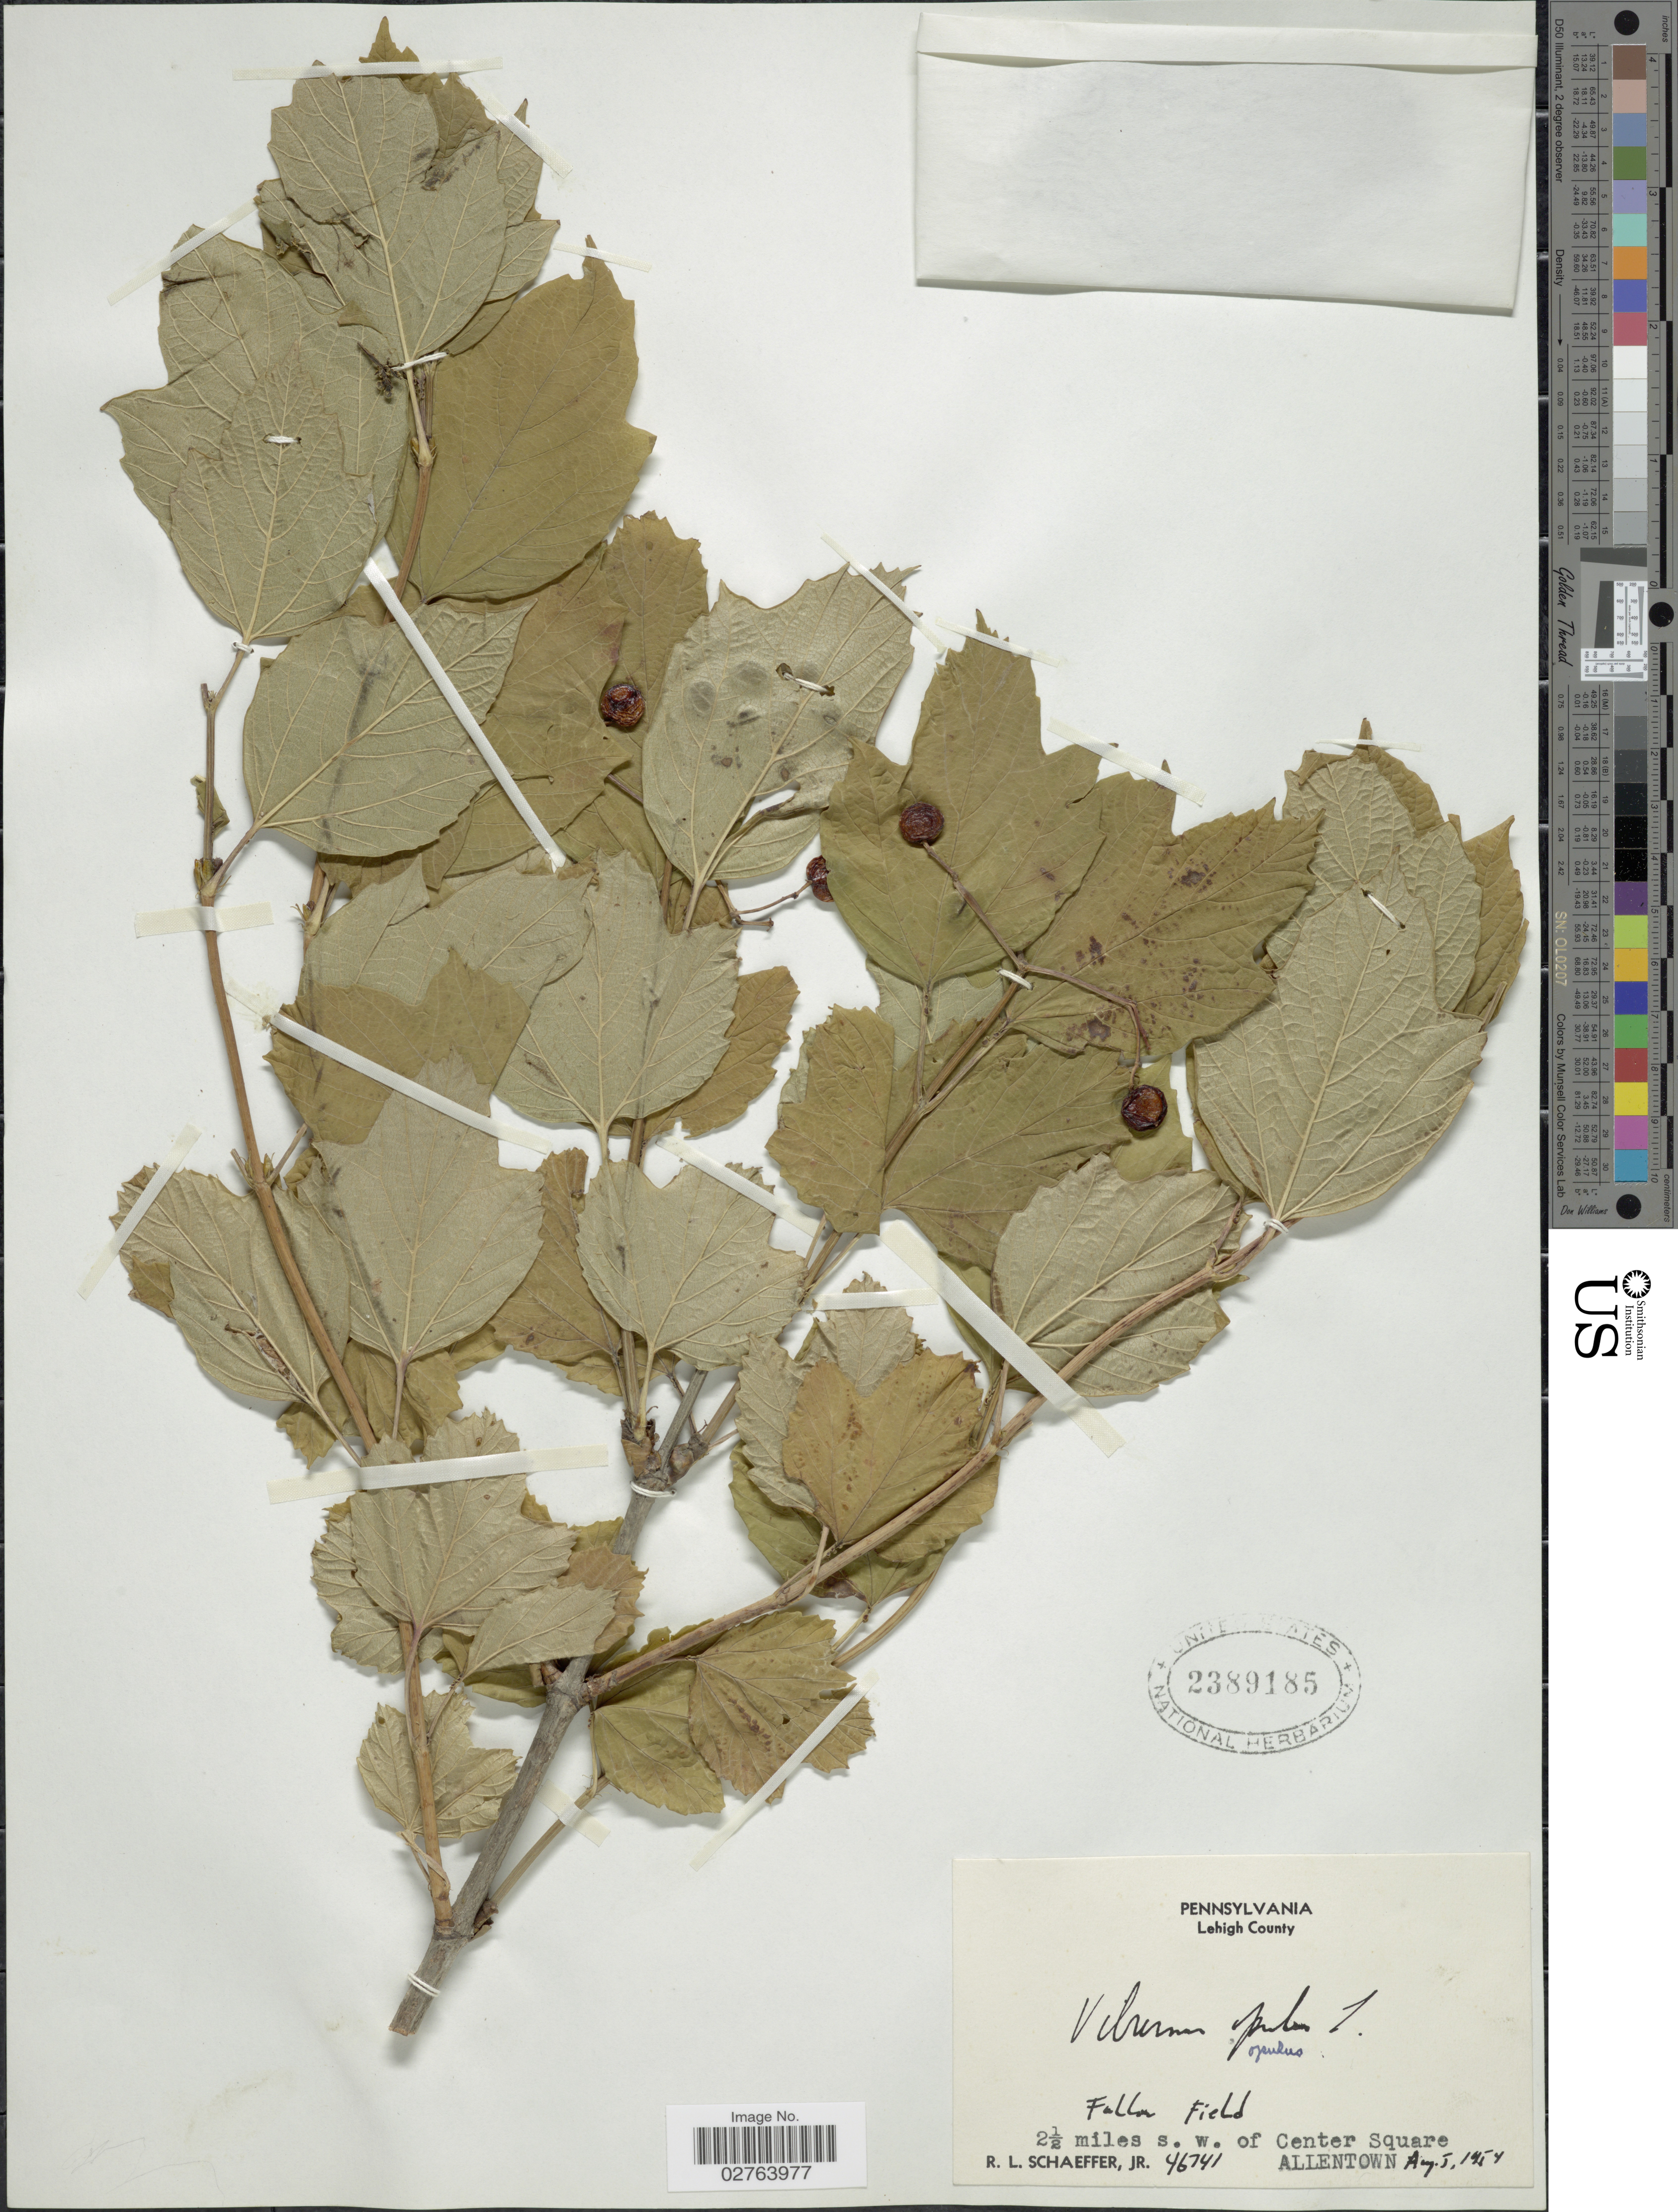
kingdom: Plantae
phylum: Tracheophyta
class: Magnoliopsida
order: Dipsacales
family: Viburnaceae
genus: Viburnum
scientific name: Viburnum opulus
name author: L.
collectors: R. L. Schaeffer Jr.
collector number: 46741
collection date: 1954-08-05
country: United States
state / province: Pennsylvania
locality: Lehigh County. 2½ miles s.w. of Center Square. Allentown.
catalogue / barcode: US 2389185